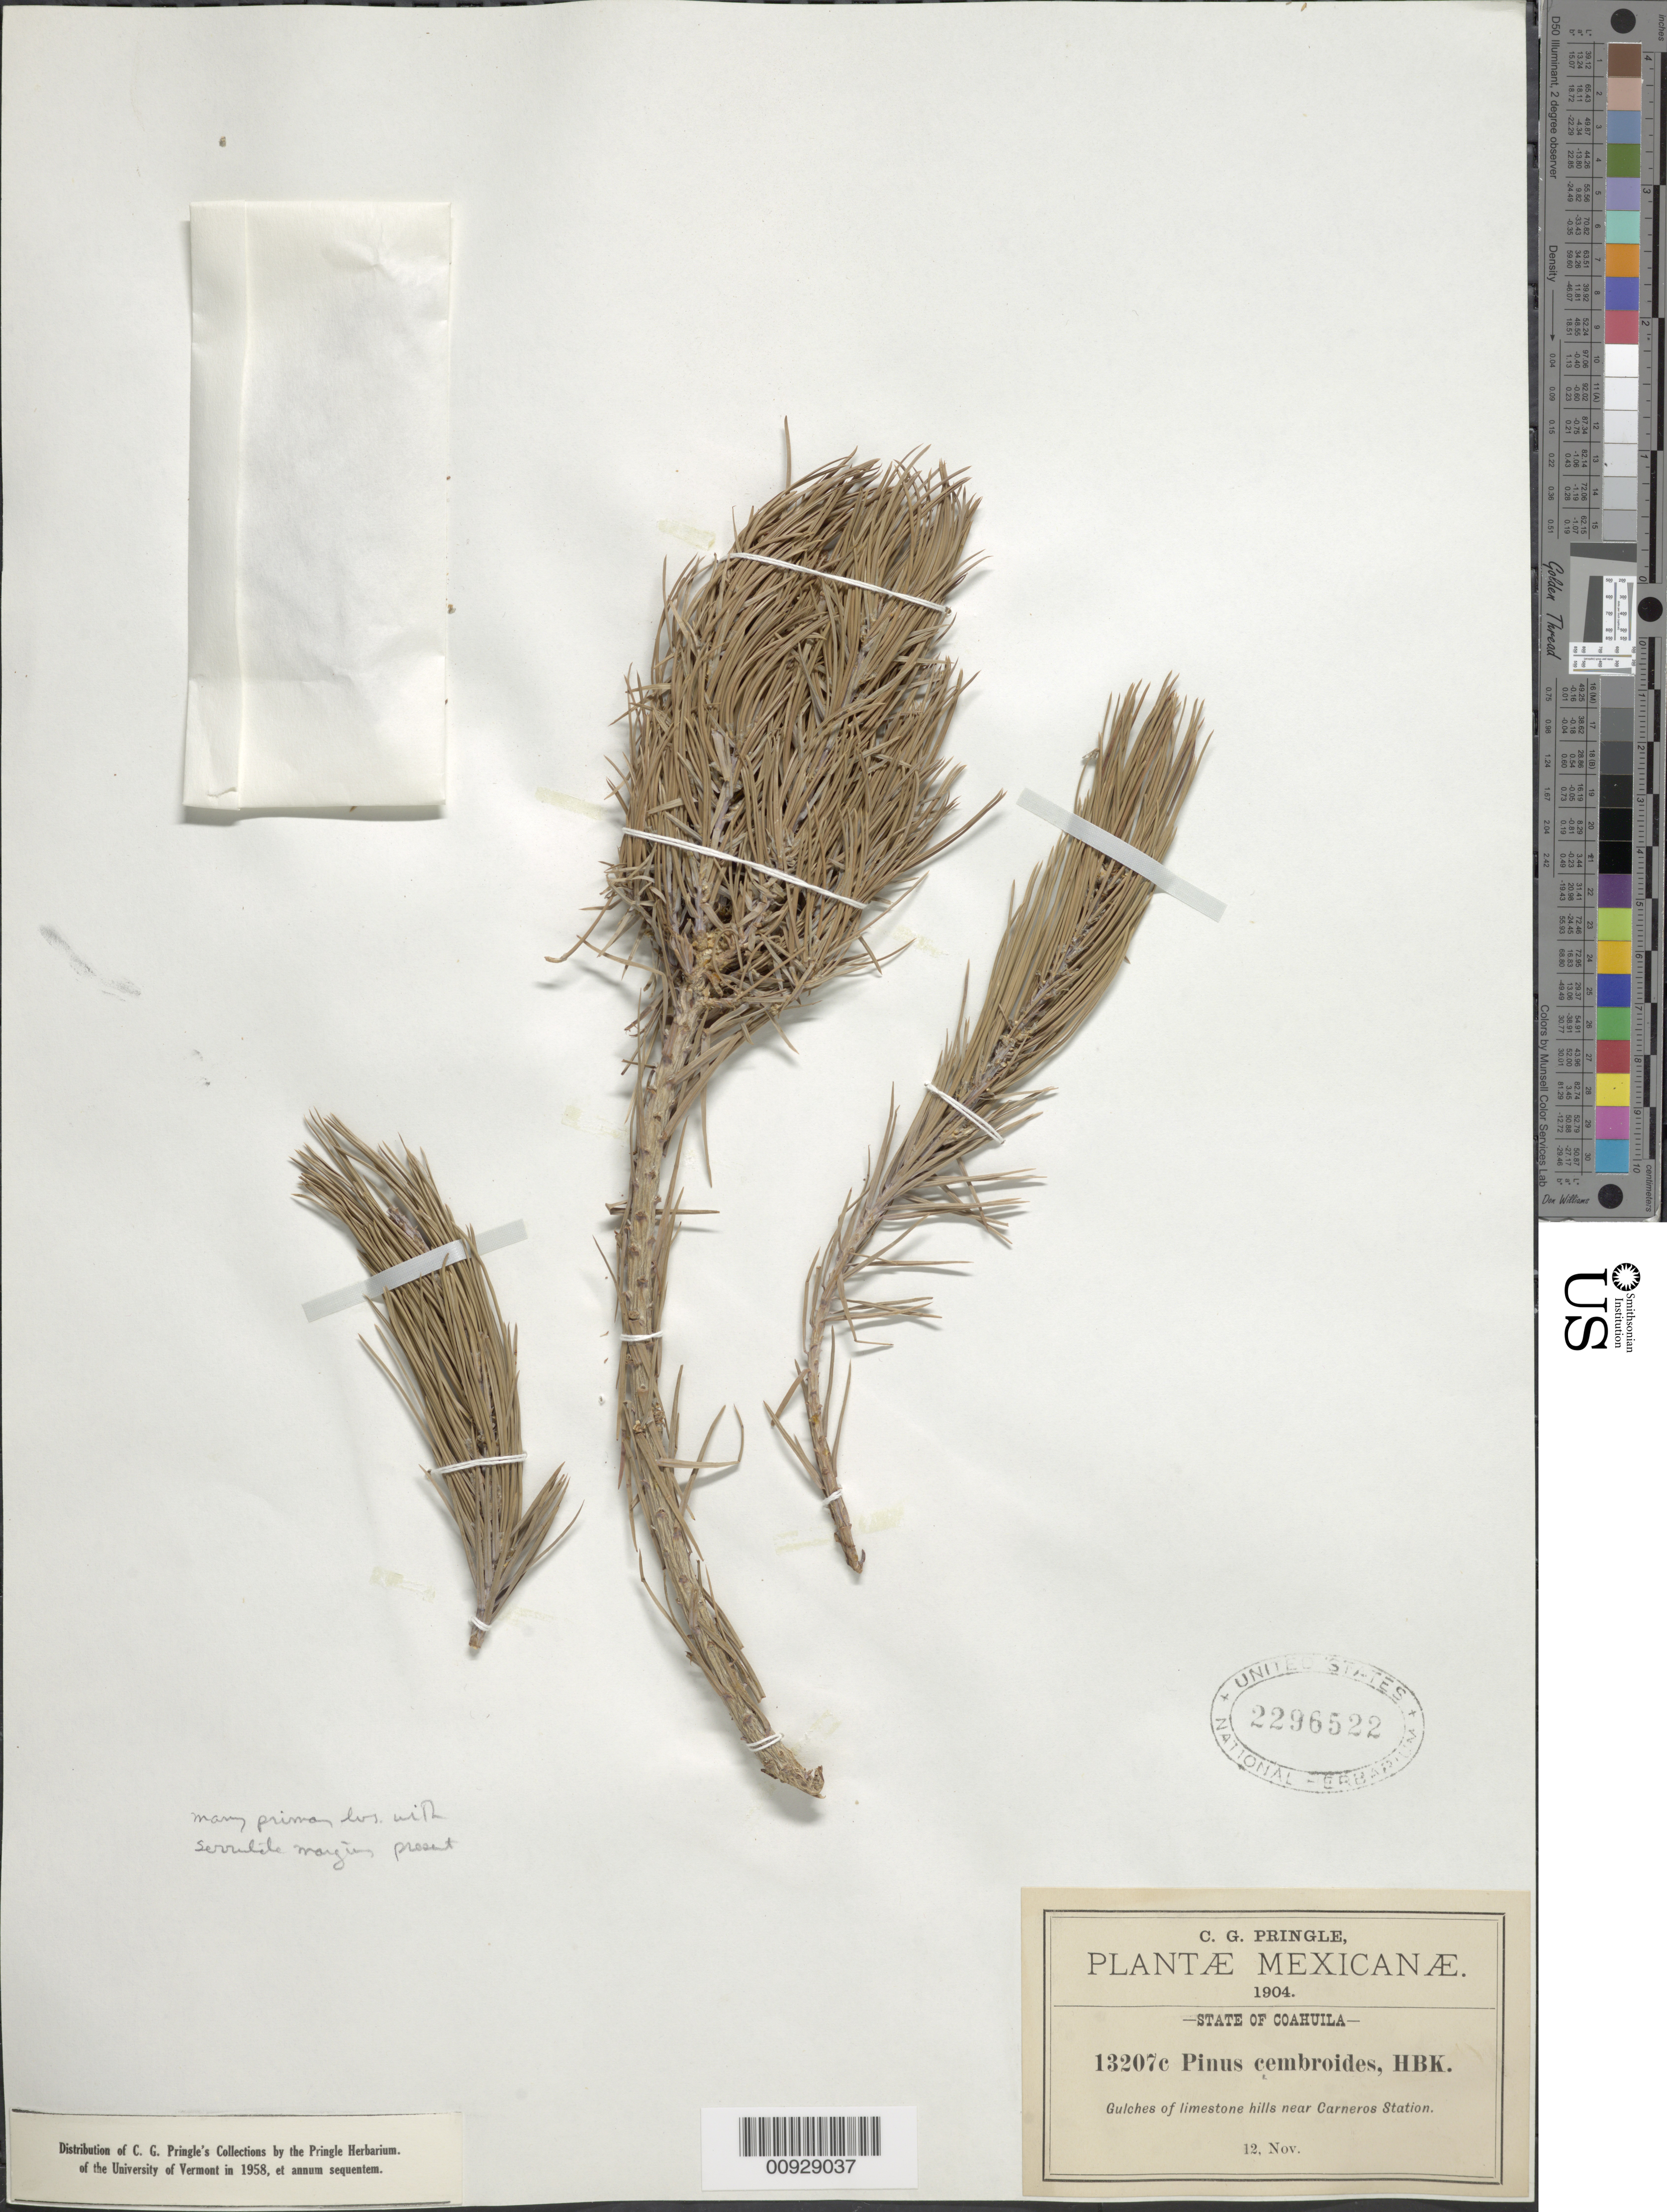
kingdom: Plantae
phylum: Tracheophyta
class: Pinopsida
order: Pinales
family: Pinaceae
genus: Pinus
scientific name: Pinus cembroides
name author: Zucc.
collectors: C. G. Pringle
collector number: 13207 c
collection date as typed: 12 Nov 1904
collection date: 1904-11-12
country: Mexico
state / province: Coahuila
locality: Near Carneros Station.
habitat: Gulches of limestone hills.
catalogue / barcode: US 2296522